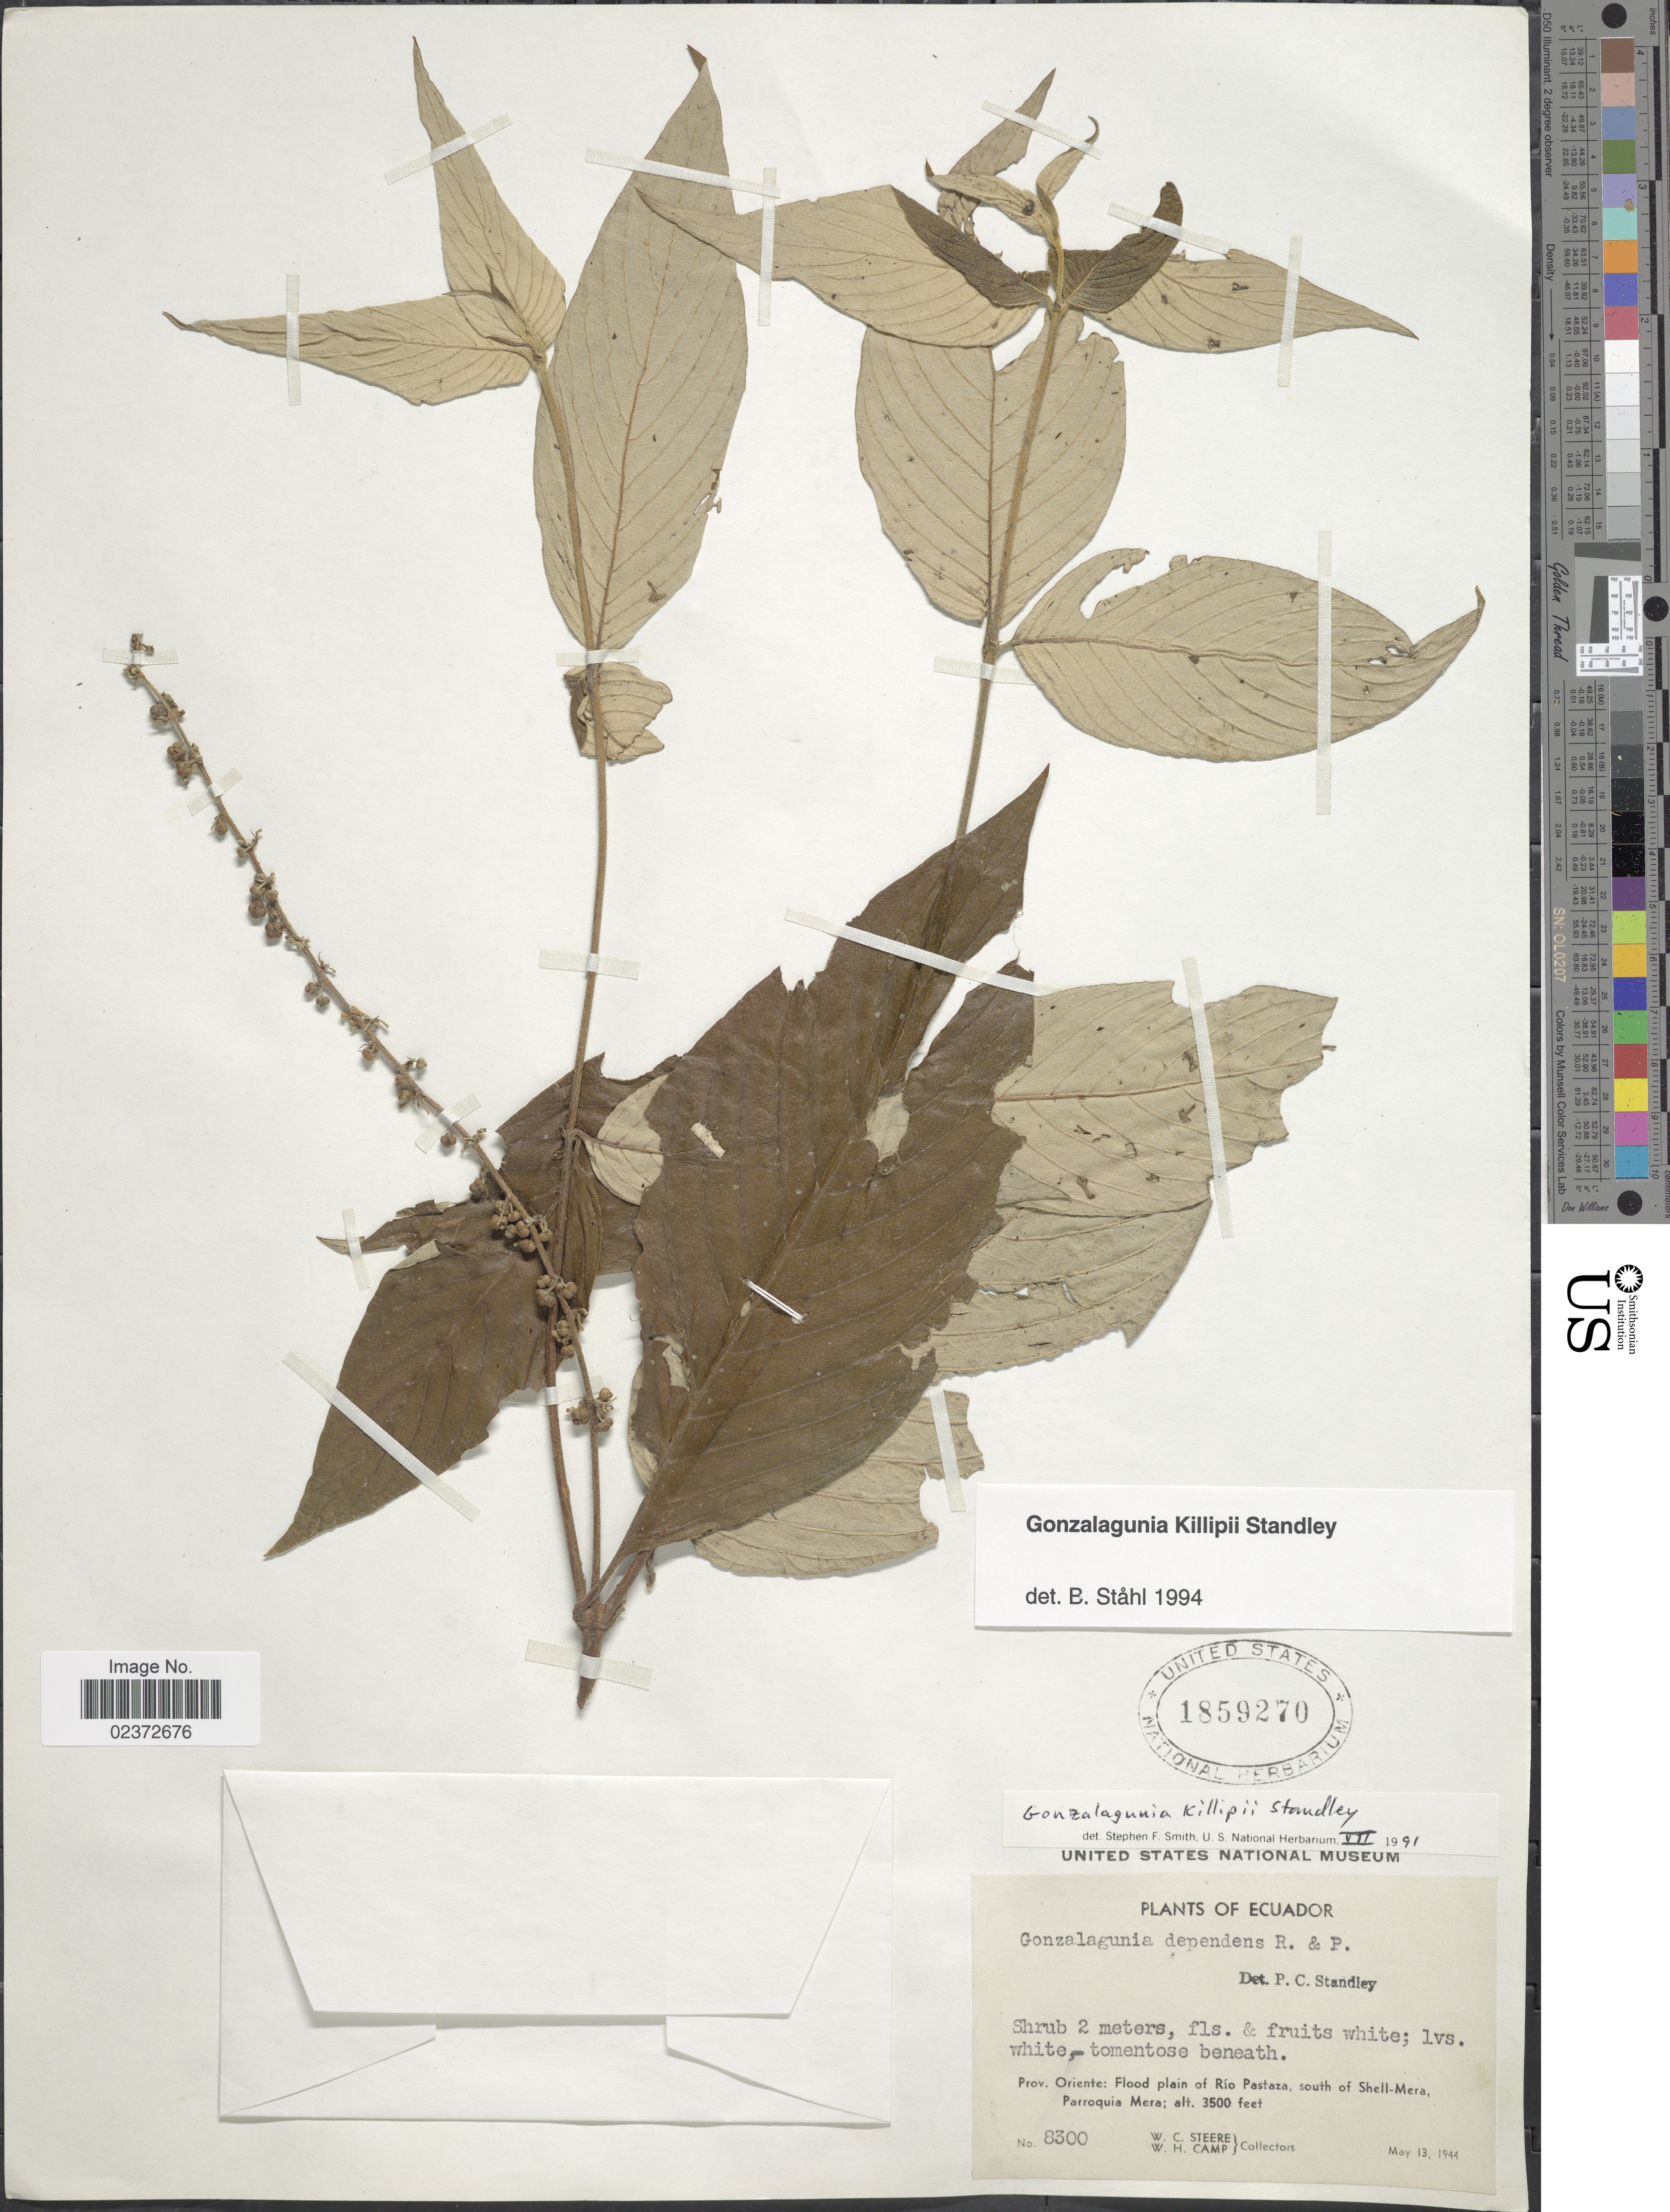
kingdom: Plantae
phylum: Tracheophyta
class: Magnoliopsida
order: Gentianales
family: Rubiaceae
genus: Gonzalagunia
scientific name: Gonzalagunia killipii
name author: Standl.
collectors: W. C. Steere & W. H. Camp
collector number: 8300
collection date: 1944-05-13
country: Ecuador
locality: Prov. Oriente: Flood plain of Rio Pastaza, south of Shell-Mera, Parroquia Mera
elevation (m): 1067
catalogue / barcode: US 1859270